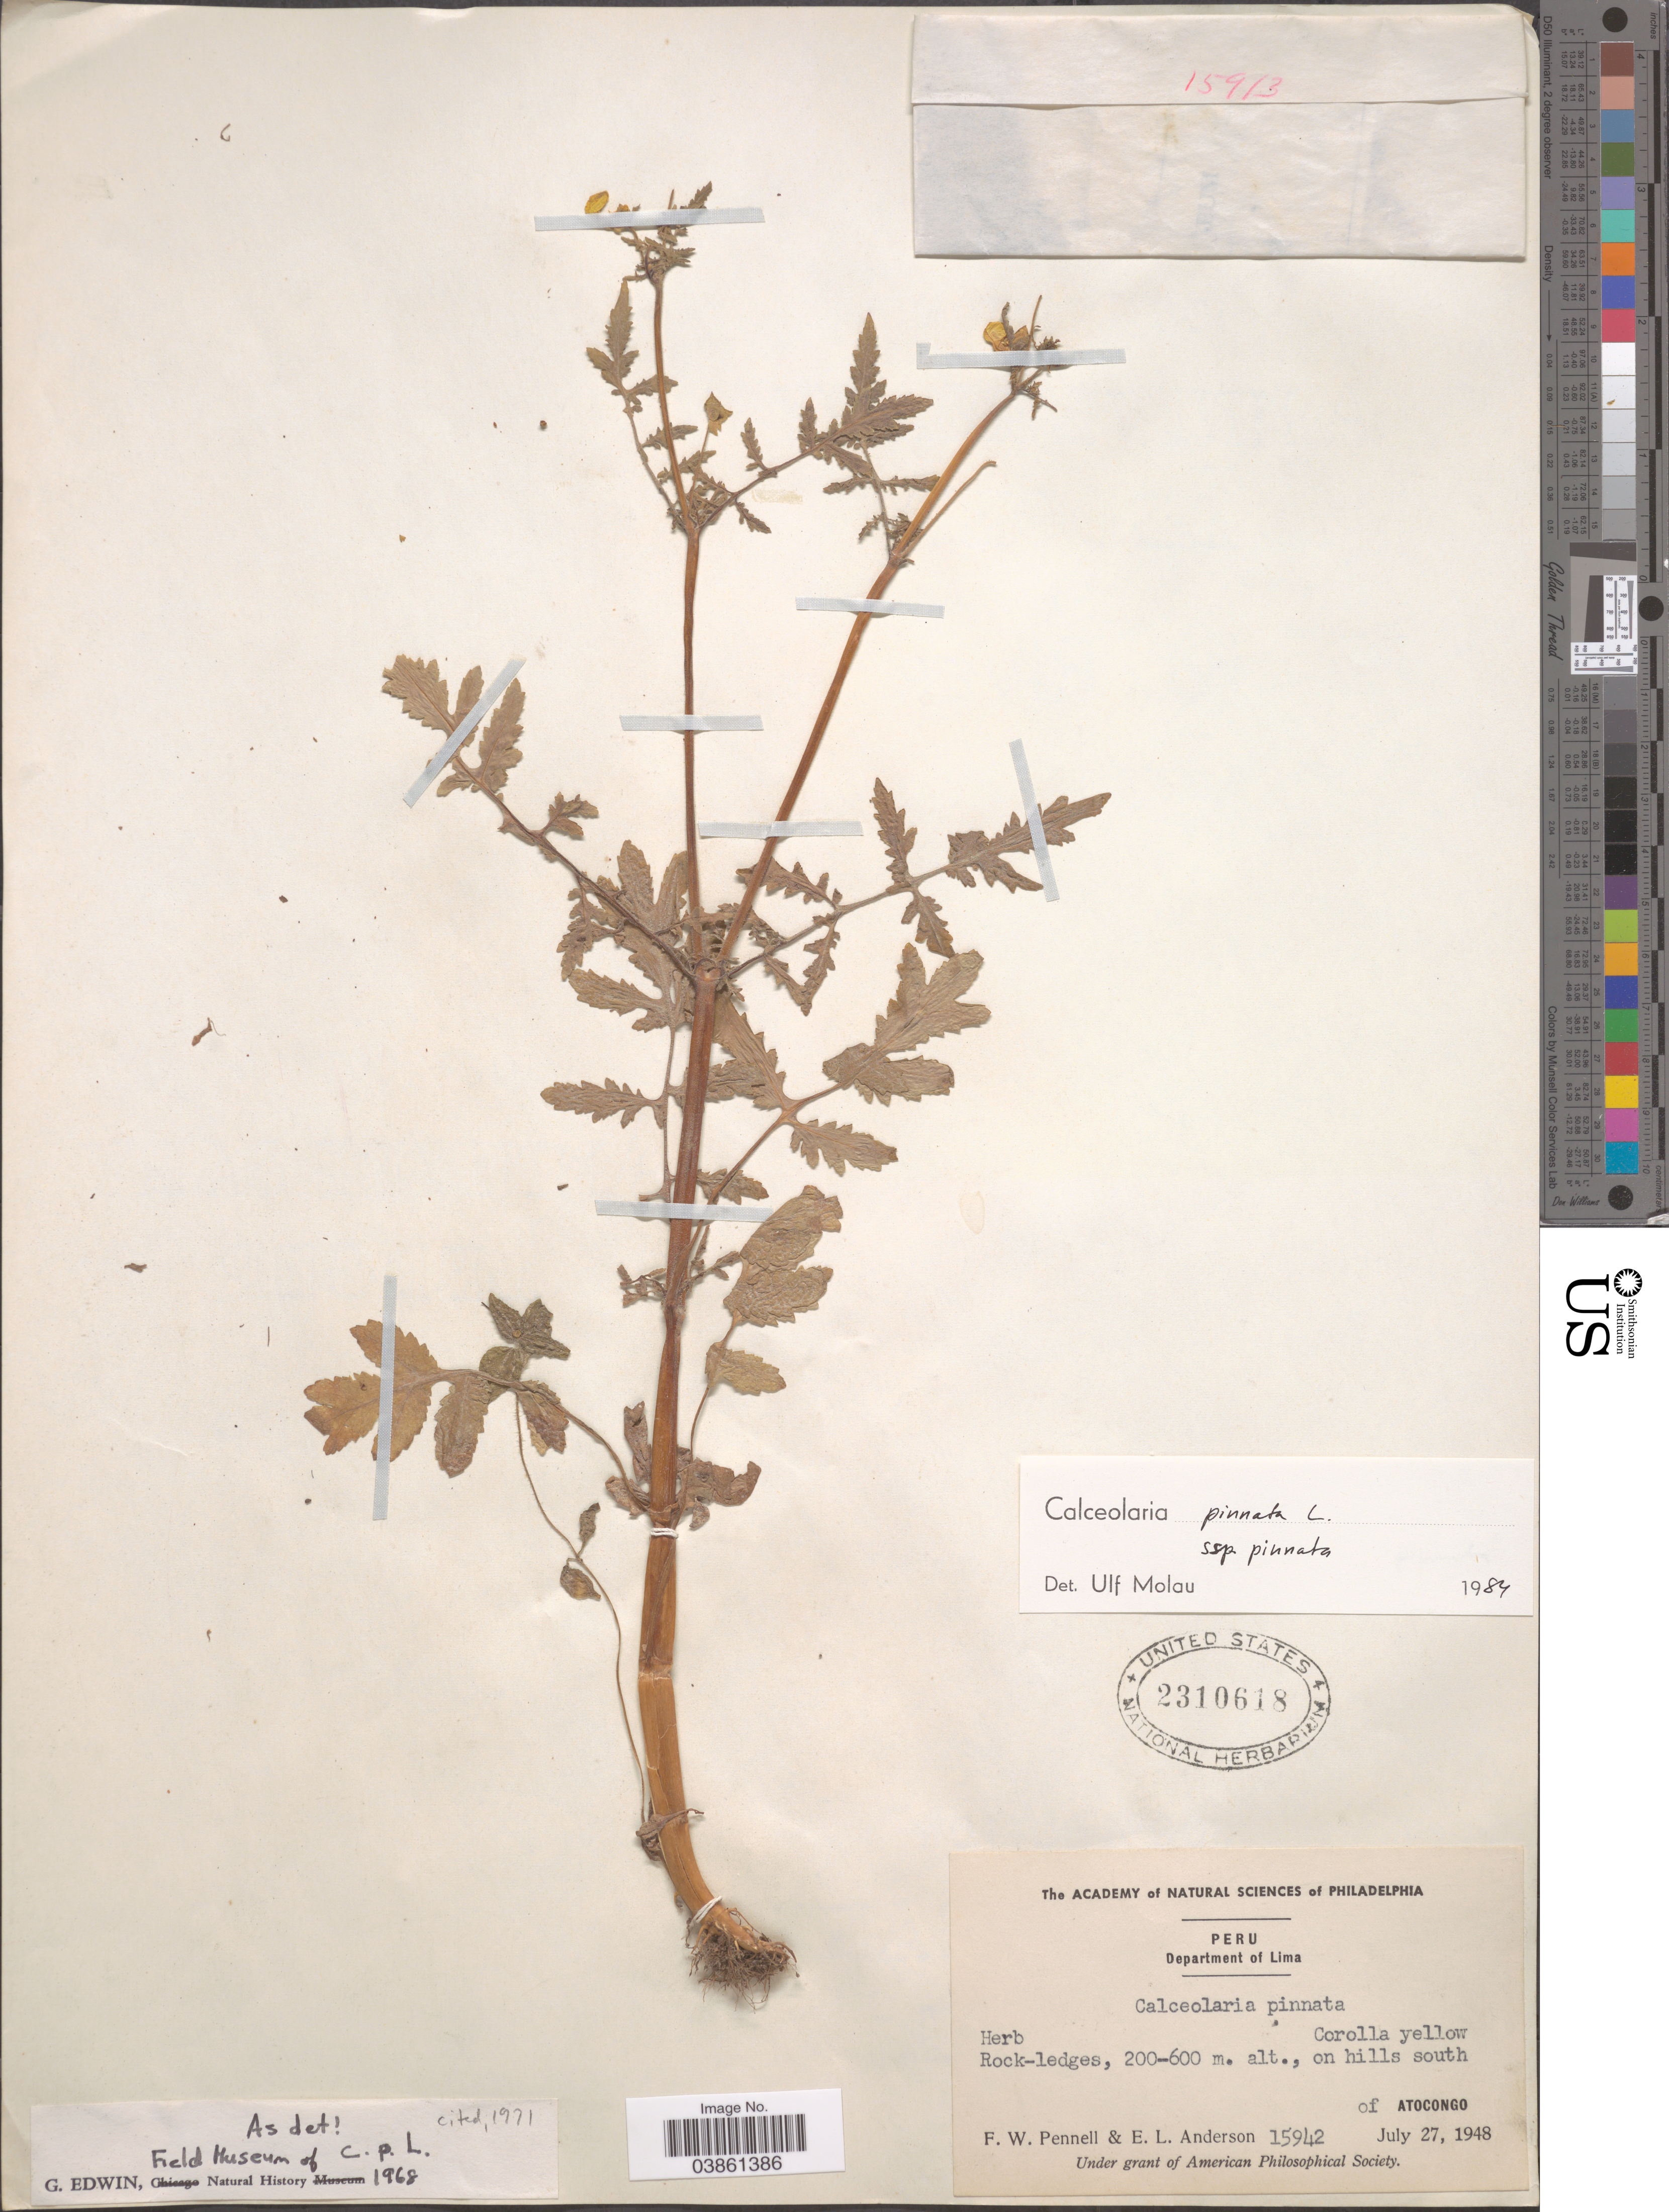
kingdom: Plantae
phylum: Tracheophyta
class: Magnoliopsida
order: Lamiales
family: Calceolariaceae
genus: Calceolaria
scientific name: Calceolaria pinnata subsp. pinnata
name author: L.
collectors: F. W. Pennell & E. L. Anderson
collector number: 15942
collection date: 1948-07-27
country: Peru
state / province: Lima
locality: Department of Lima. On hills south of Atocongo.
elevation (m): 200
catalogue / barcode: US 2310618